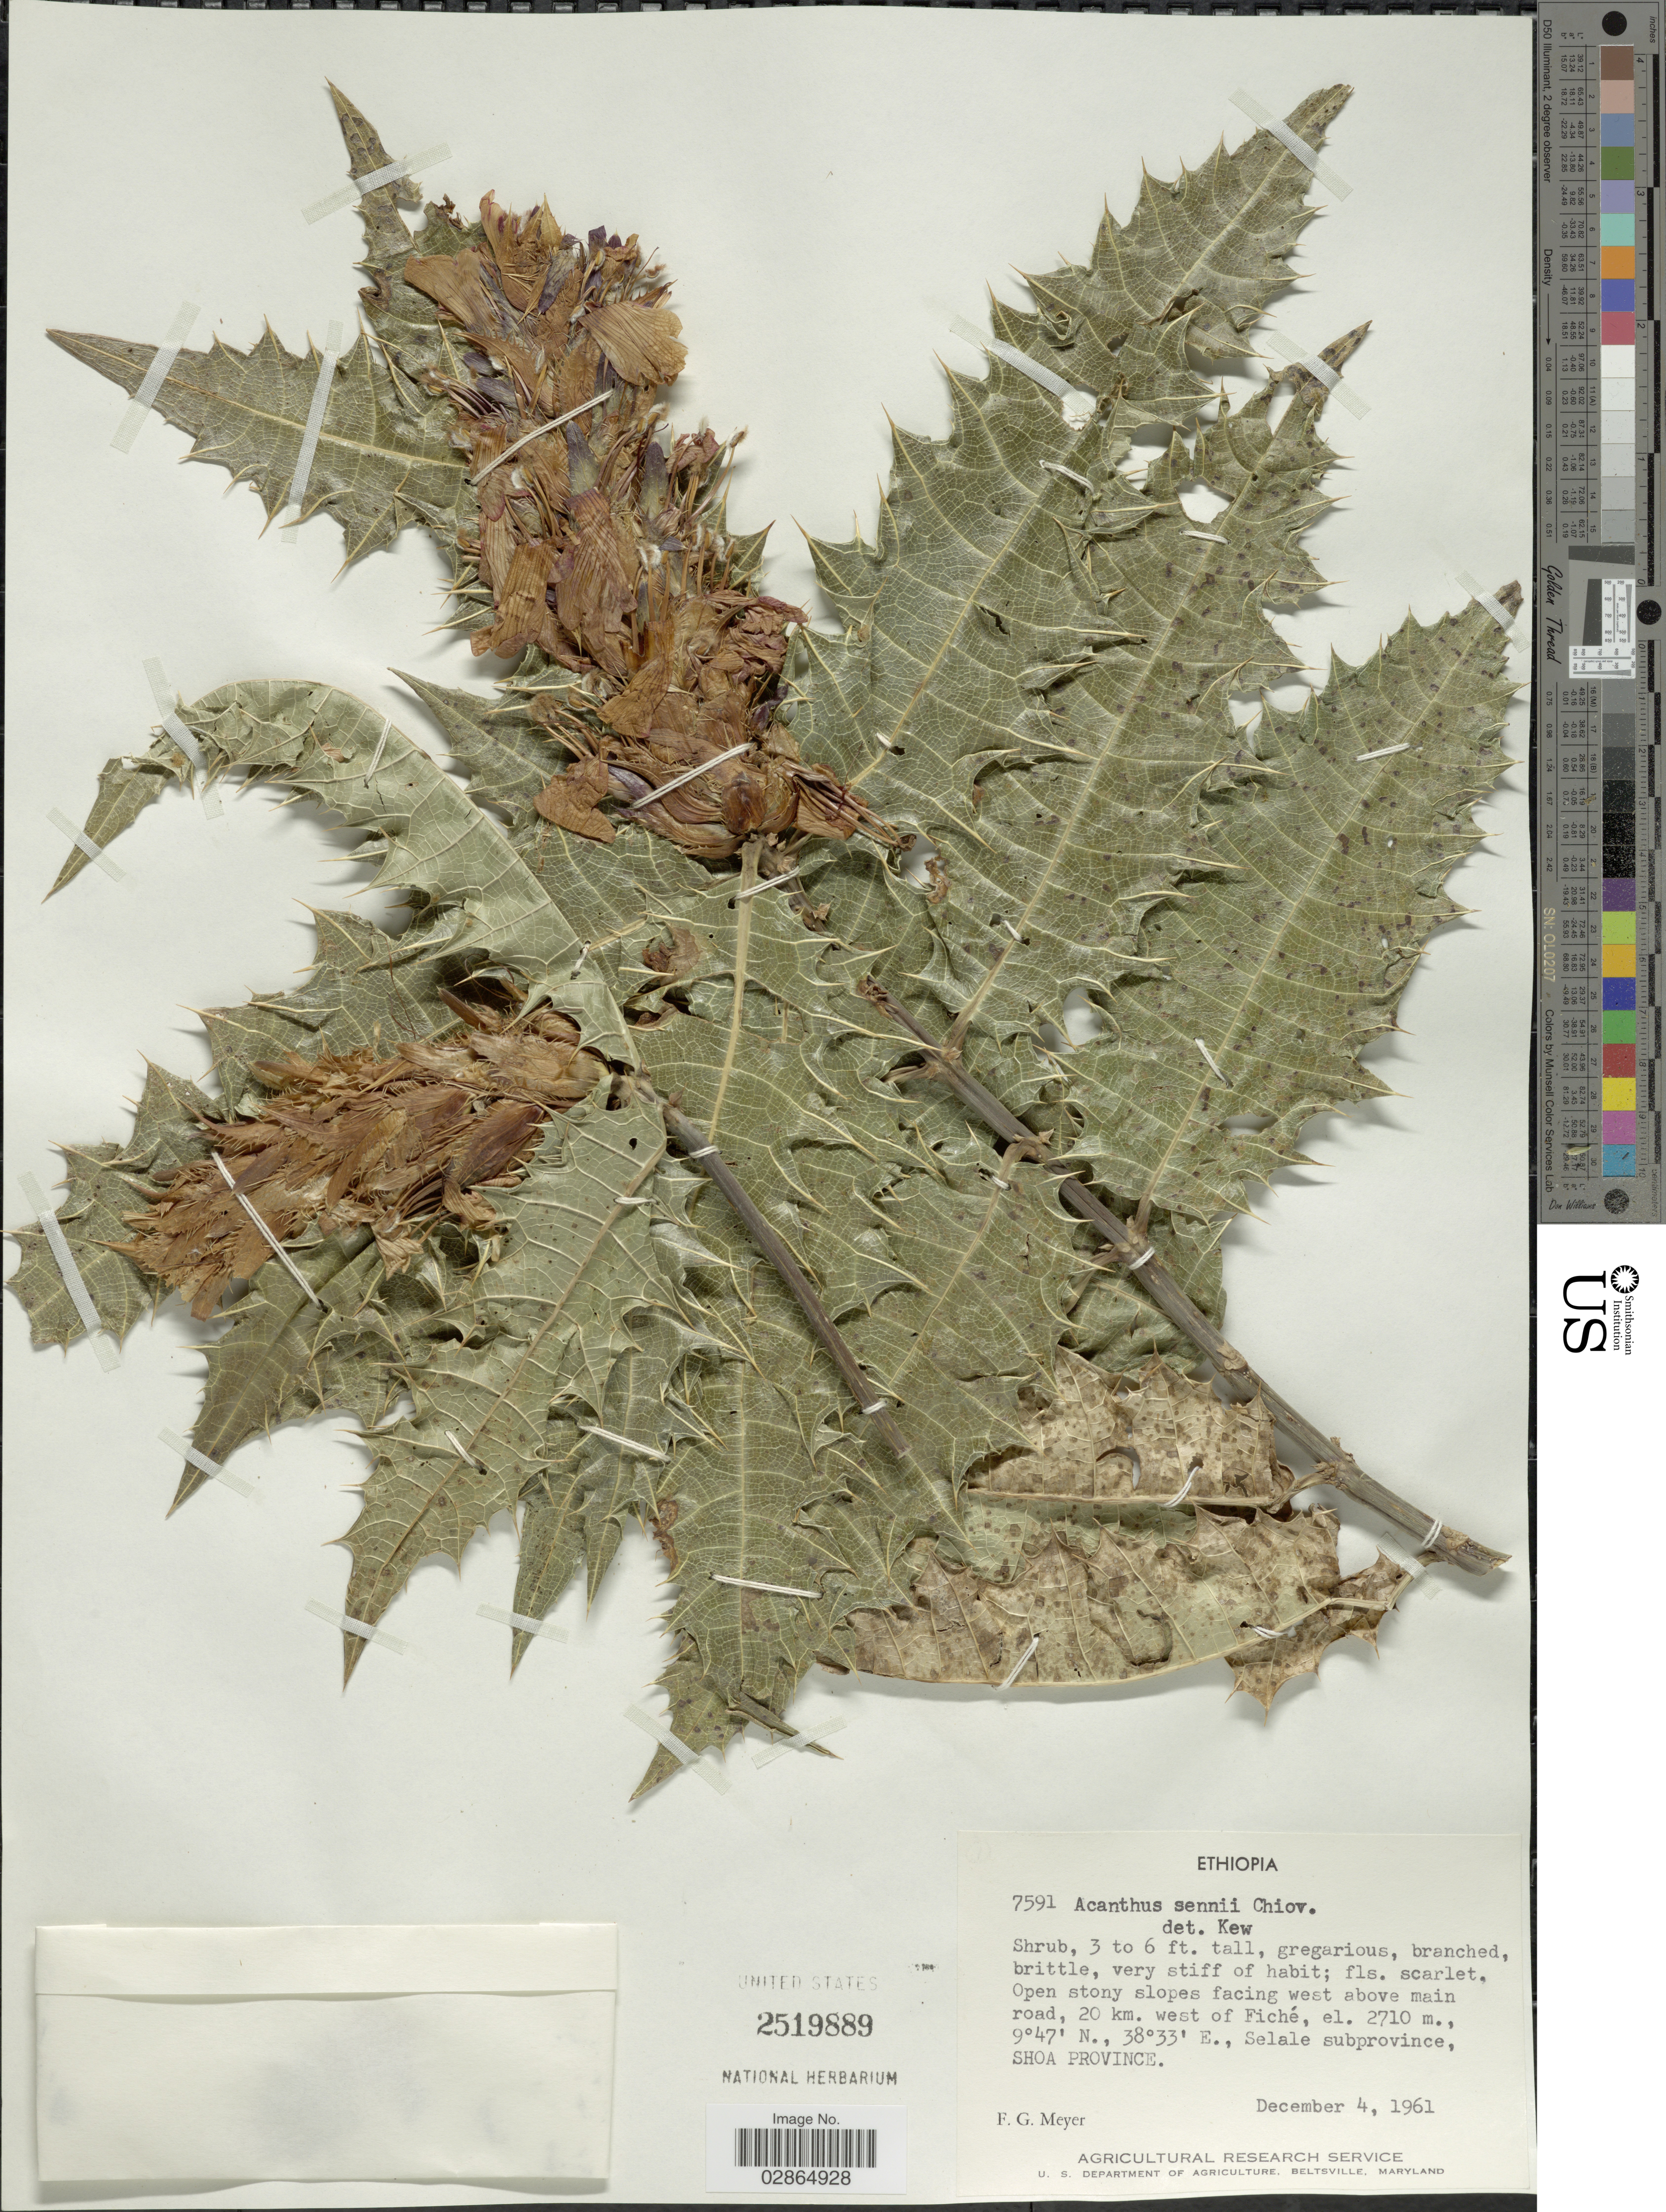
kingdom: Plantae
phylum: Tracheophyta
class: Magnoliopsida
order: Lamiales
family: Acanthaceae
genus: Acanthus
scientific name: Acanthus sennii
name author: Chiov.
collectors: F. G. Meyer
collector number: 7591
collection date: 1961-12-04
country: Ethiopia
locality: Open stony slopes facing west above main road, 20 km. west of Fiché, Selale subprovince, Shoa Province.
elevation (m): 2710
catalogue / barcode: US 2519889